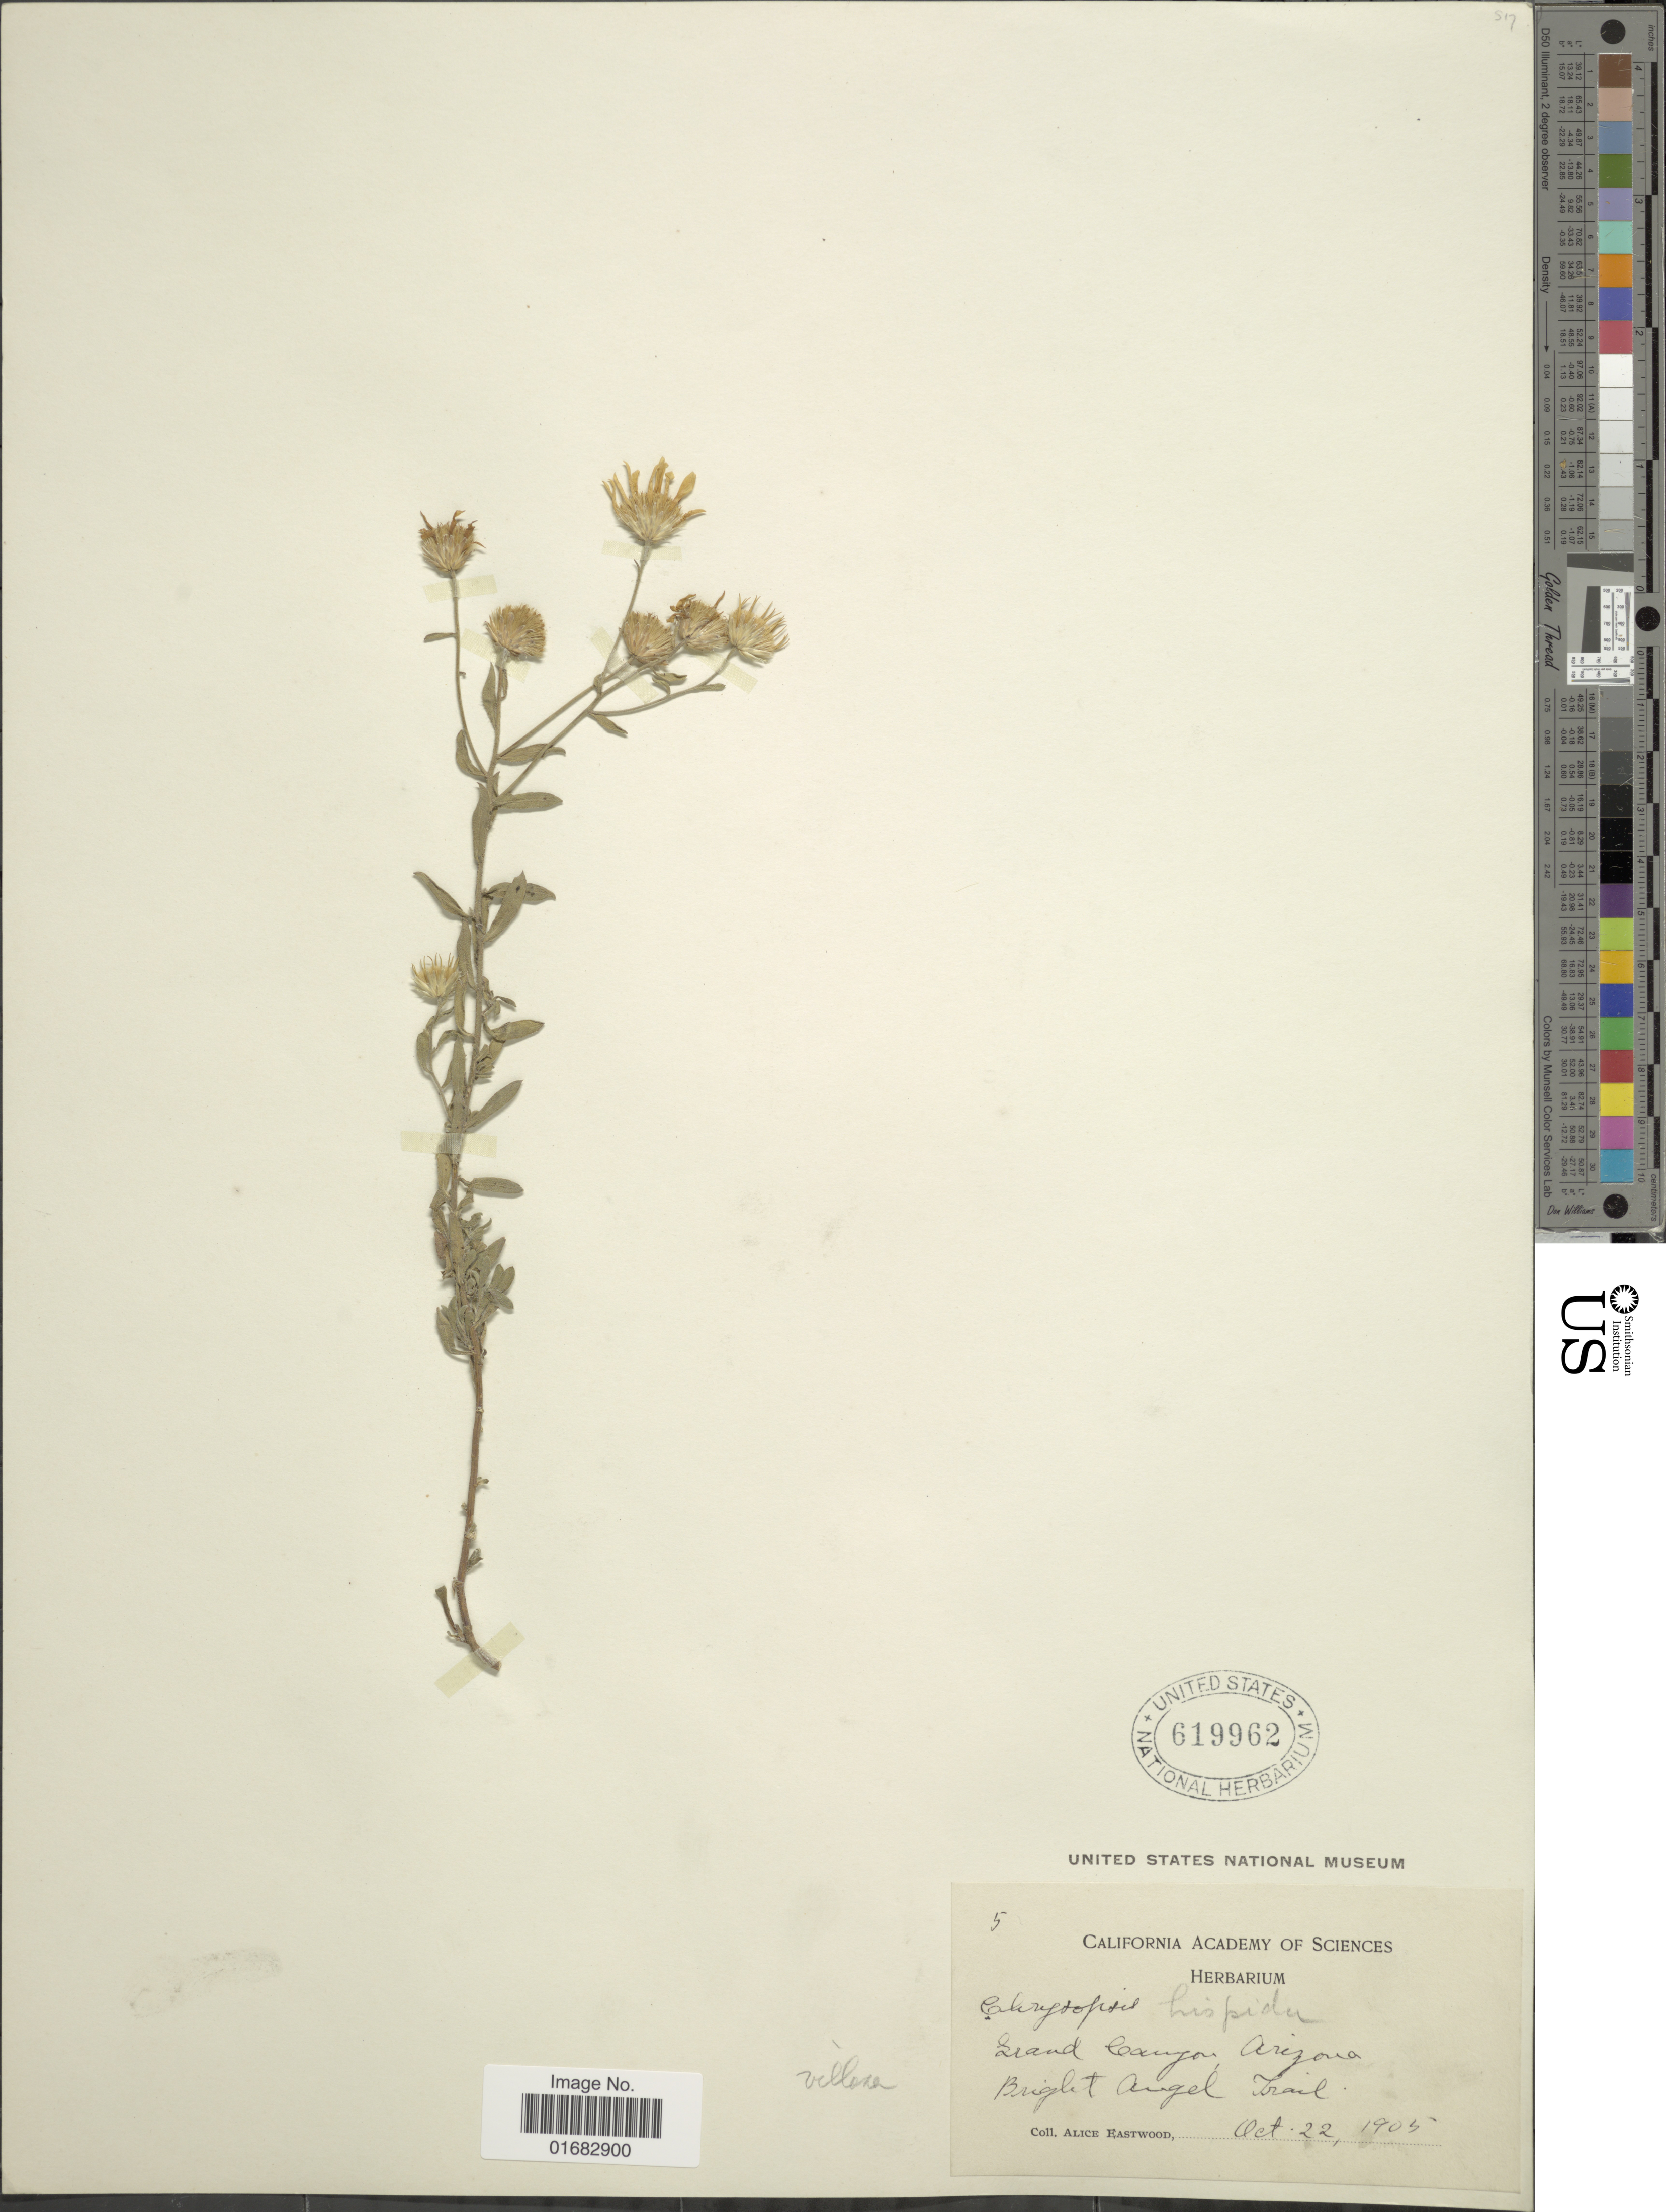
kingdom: Plantae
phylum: Tracheophyta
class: Magnoliopsida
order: Asterales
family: Asteraceae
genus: Heterotheca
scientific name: Heterotheca villosa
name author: (Pursh) Shinners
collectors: A. Eastwood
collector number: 5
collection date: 1905-10-22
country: United States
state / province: Arizona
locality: Grand Canyon Arizona, Bright Angel Trail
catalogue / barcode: US 619962